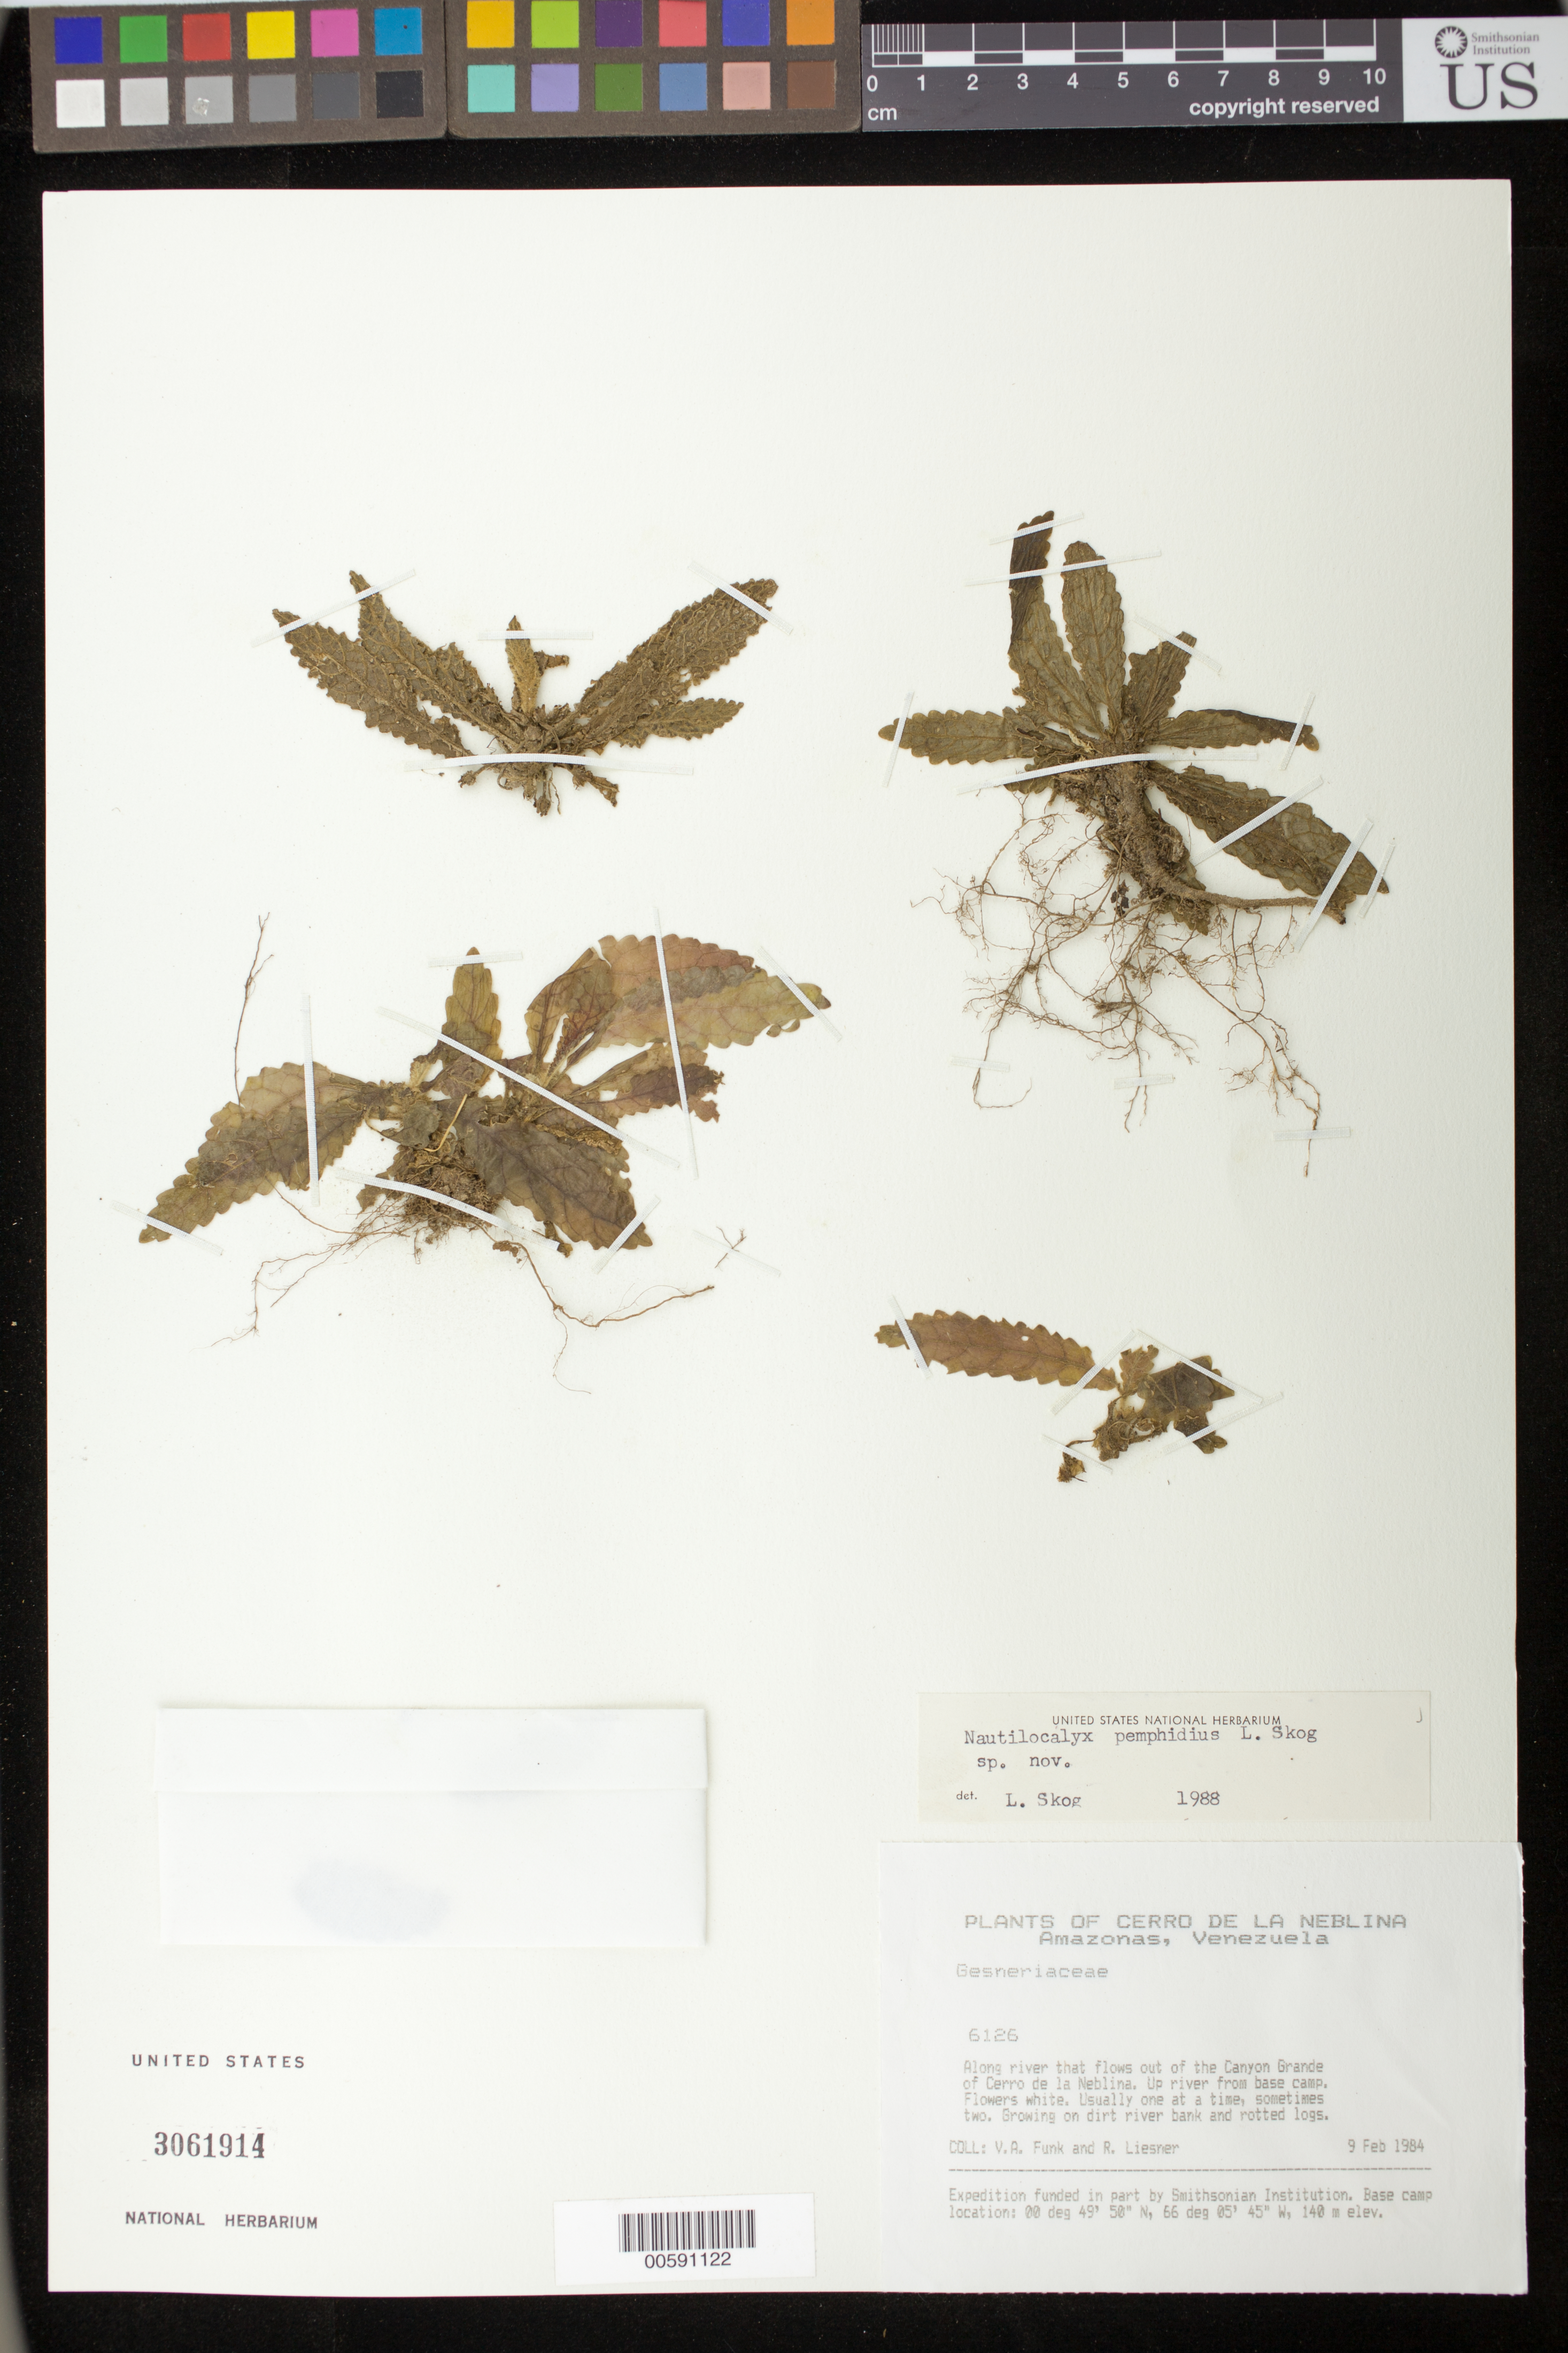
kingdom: Plantae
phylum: Tracheophyta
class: Magnoliopsida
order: Lamiales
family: Gesneriaceae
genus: Nautilocalyx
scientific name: Nautilocalyx pemphidius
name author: L.E. Skog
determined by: Skog, Laurence E.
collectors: V. Funk & R. L. Liesner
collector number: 6126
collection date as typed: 09 Feb 1984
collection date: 1984-02-09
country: Venezuela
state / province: Amazonas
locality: Along river that flows out of the Canyon Grande of Cerro de la Neblina; up river from base camp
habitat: Growing on dirt river bank and rotted logs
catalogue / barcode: US 3061914